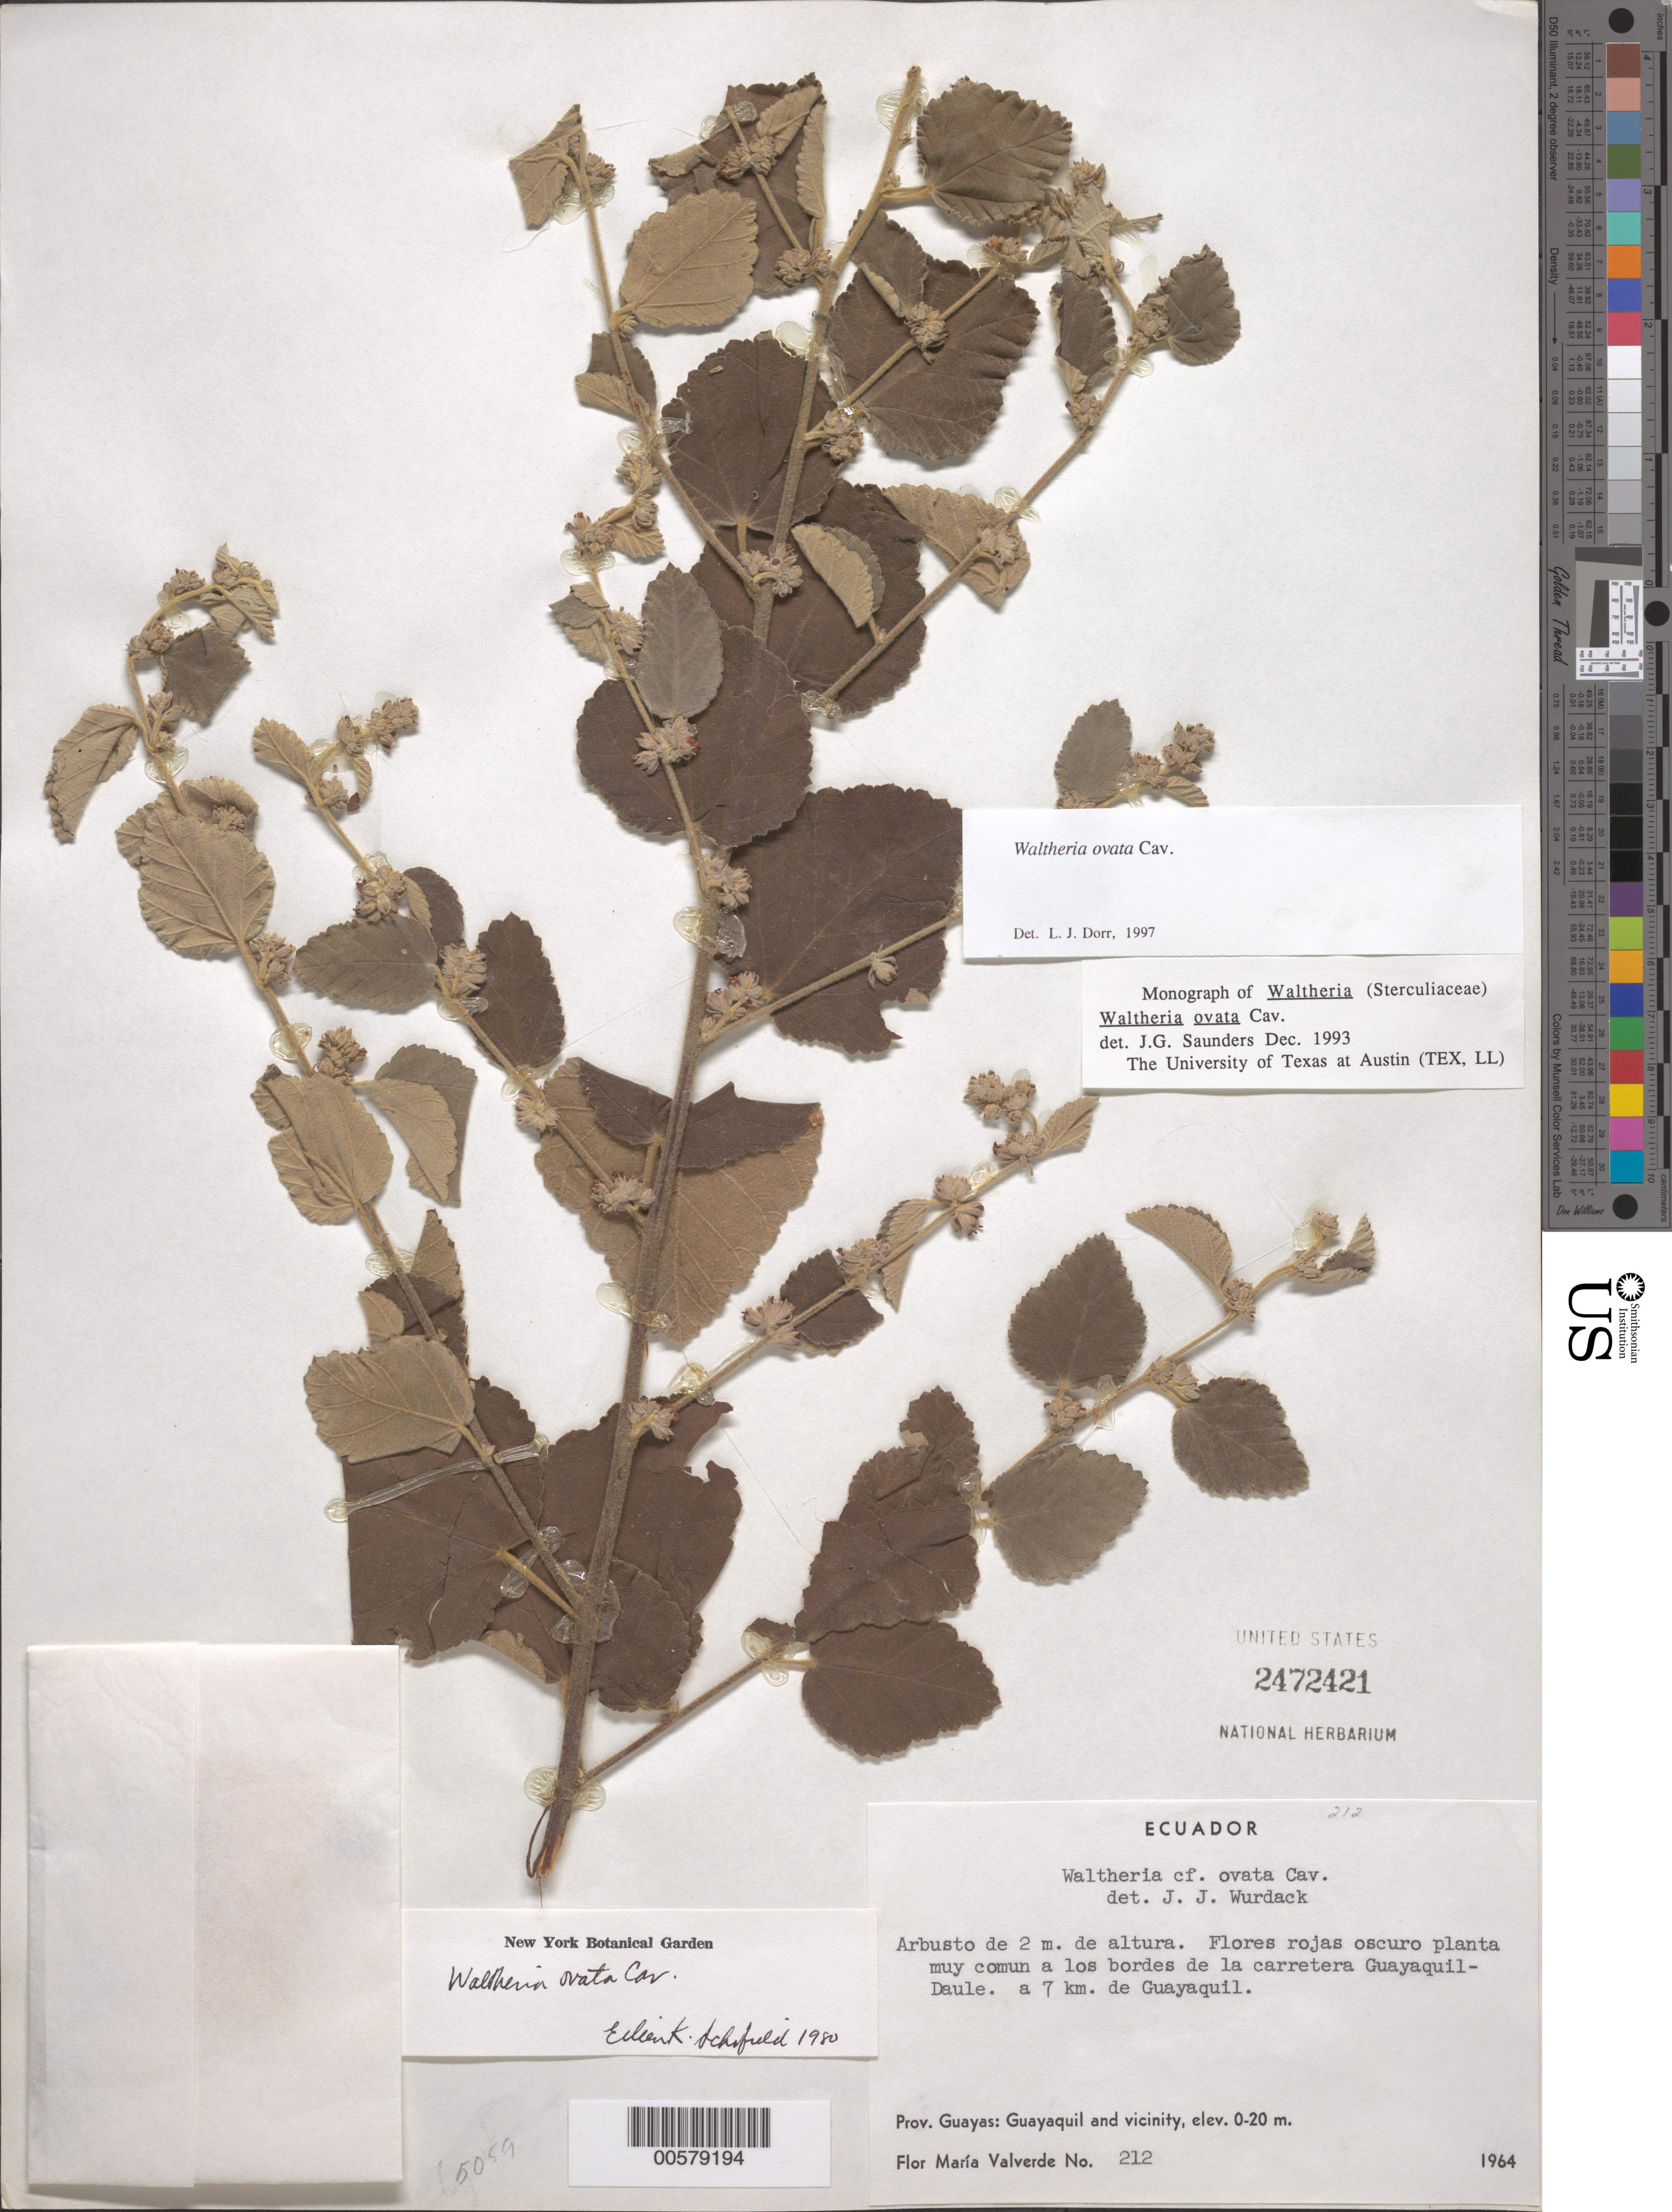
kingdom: Plantae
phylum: Tracheophyta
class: Magnoliopsida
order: Malvales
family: Malvaceae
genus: Waltheria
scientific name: Waltheria ovata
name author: Cav.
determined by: Saunders, J. G.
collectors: F. M. Valverde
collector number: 212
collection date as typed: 1964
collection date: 1964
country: Ecuador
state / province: Guayas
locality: Guayaquil, and vicinity, muy Comun a los bordes de la Carretera Guayaquil-Daule, a 7 km de Guayaquil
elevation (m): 0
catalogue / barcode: US 2472421